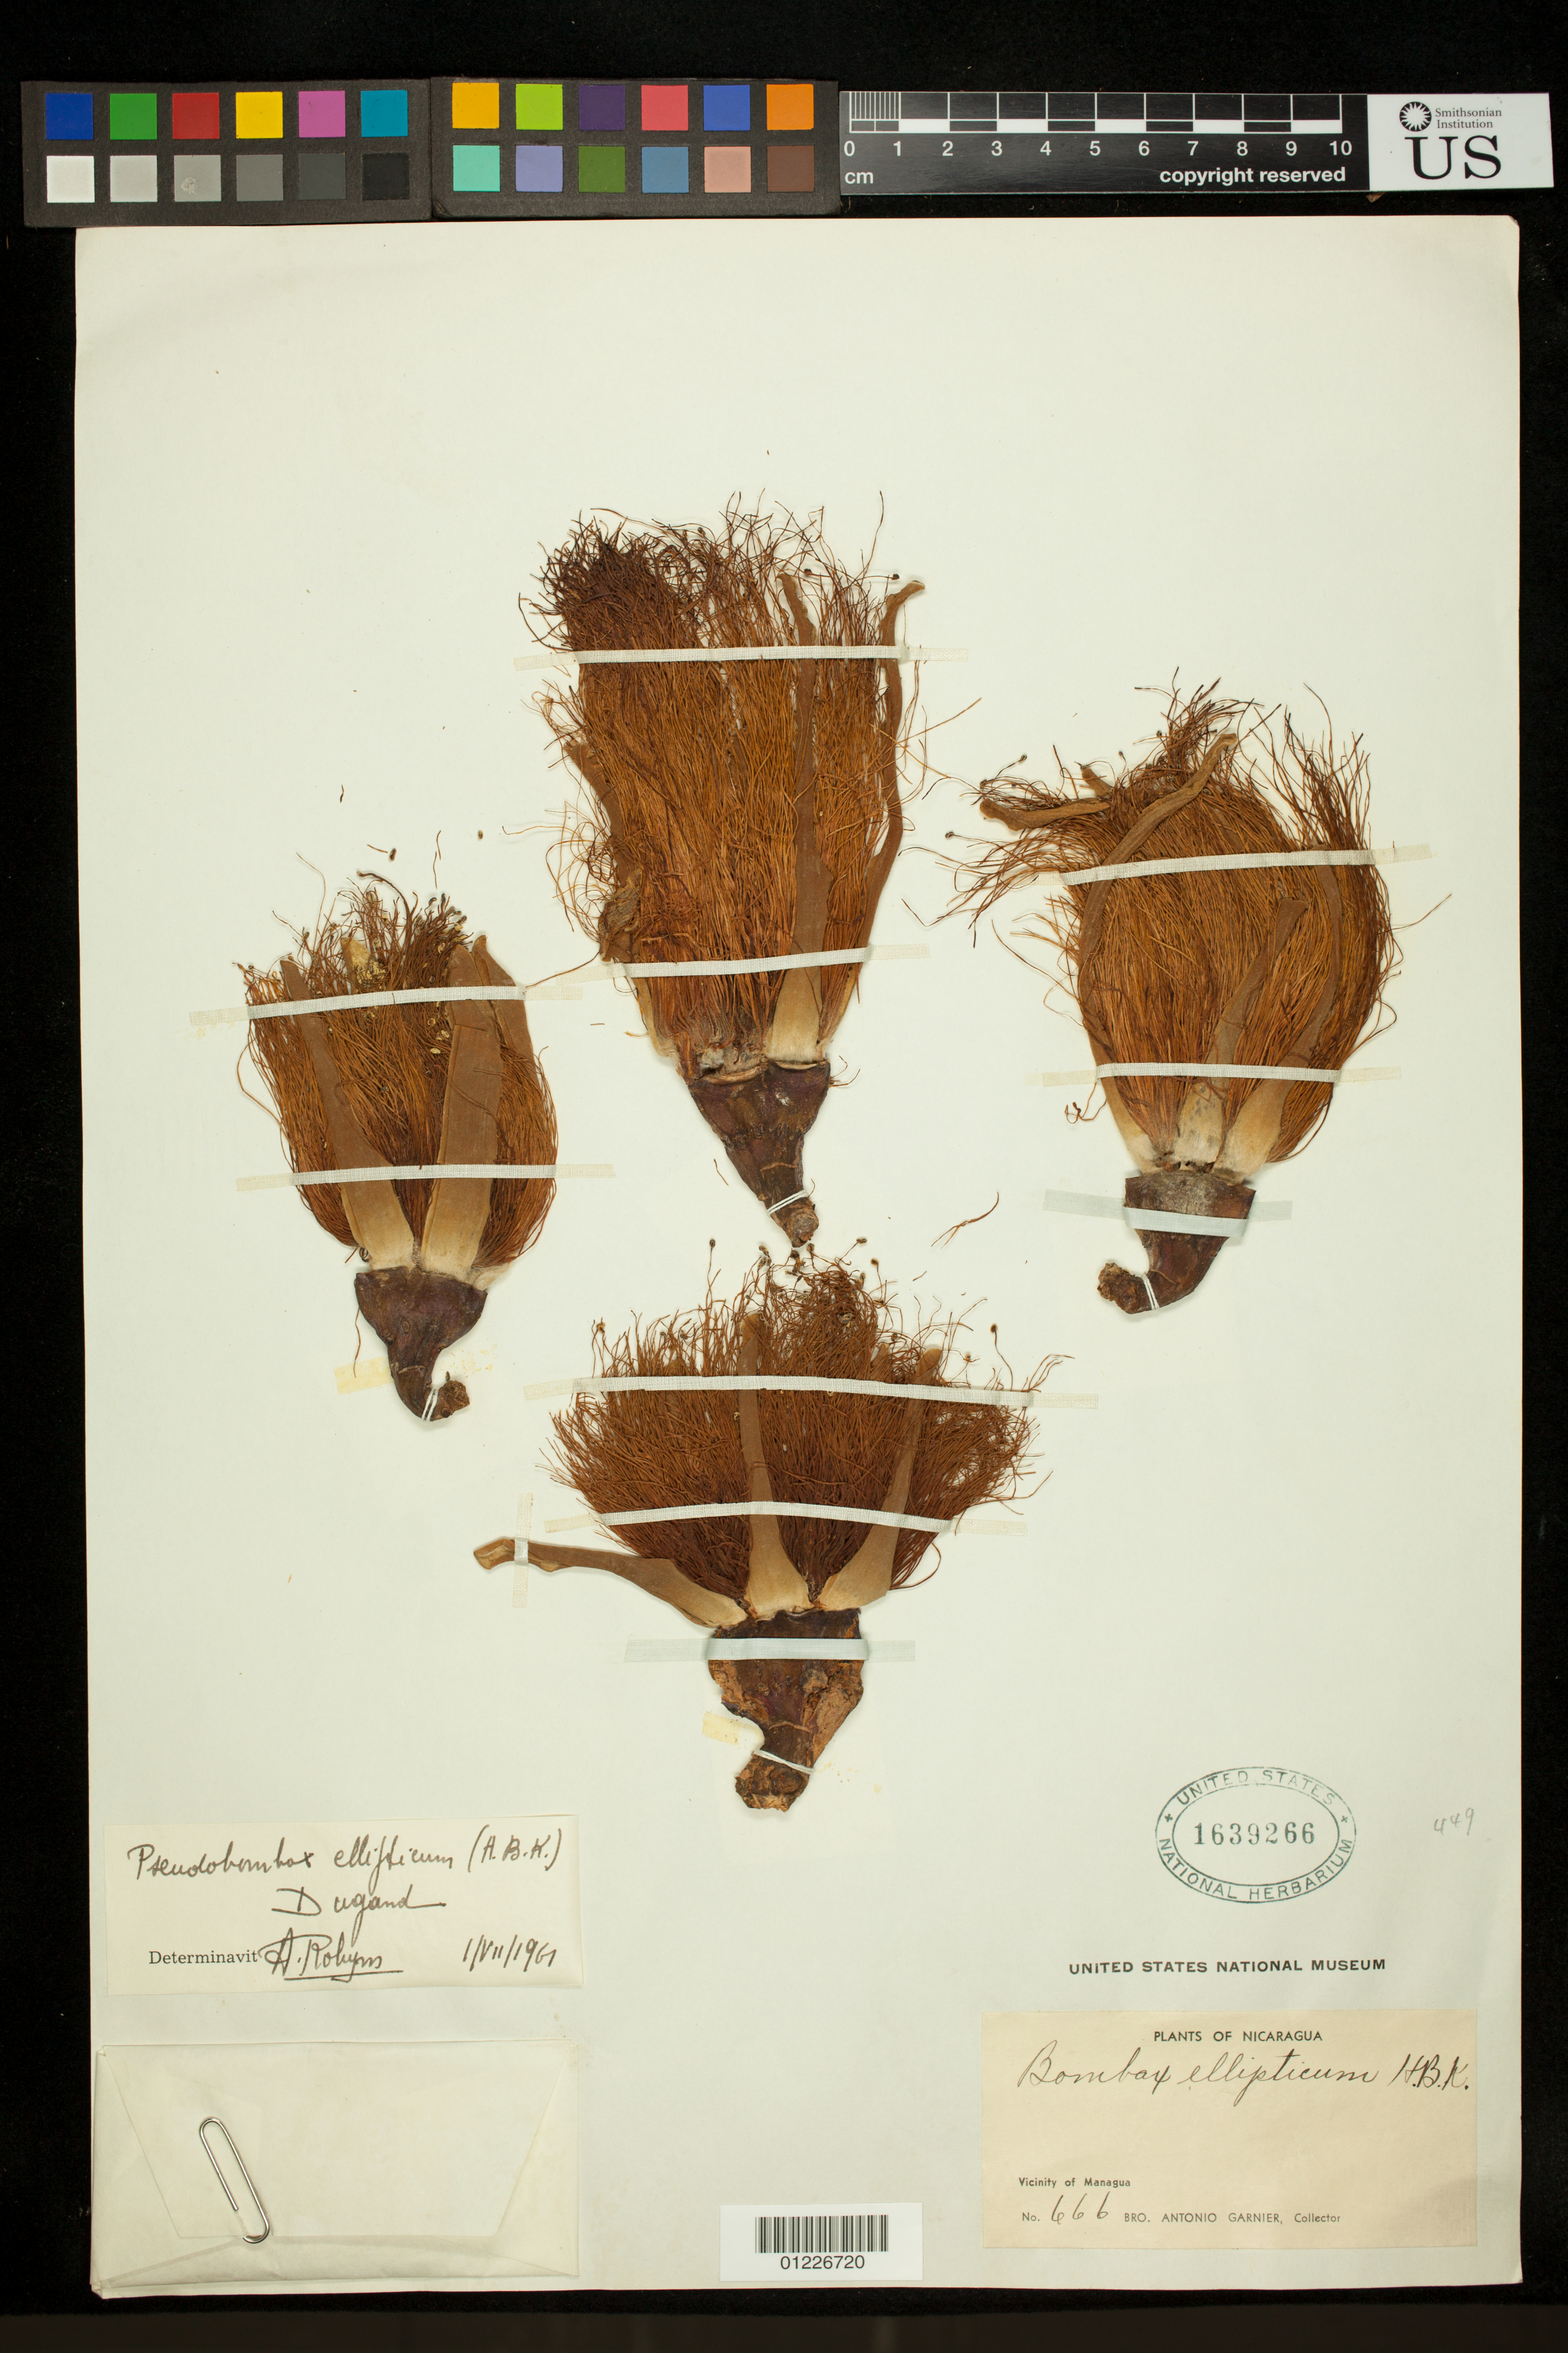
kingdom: Plantae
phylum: Tracheophyta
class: Magnoliopsida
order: Malvales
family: Malvaceae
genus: Pseudobombax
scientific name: Pseudobombax ellipticum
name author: (Kunth) Dugand G.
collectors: Bro. A. Garnier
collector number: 666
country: Nicaragua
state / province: Managua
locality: Vicinity of Managua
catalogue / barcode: US 1639266